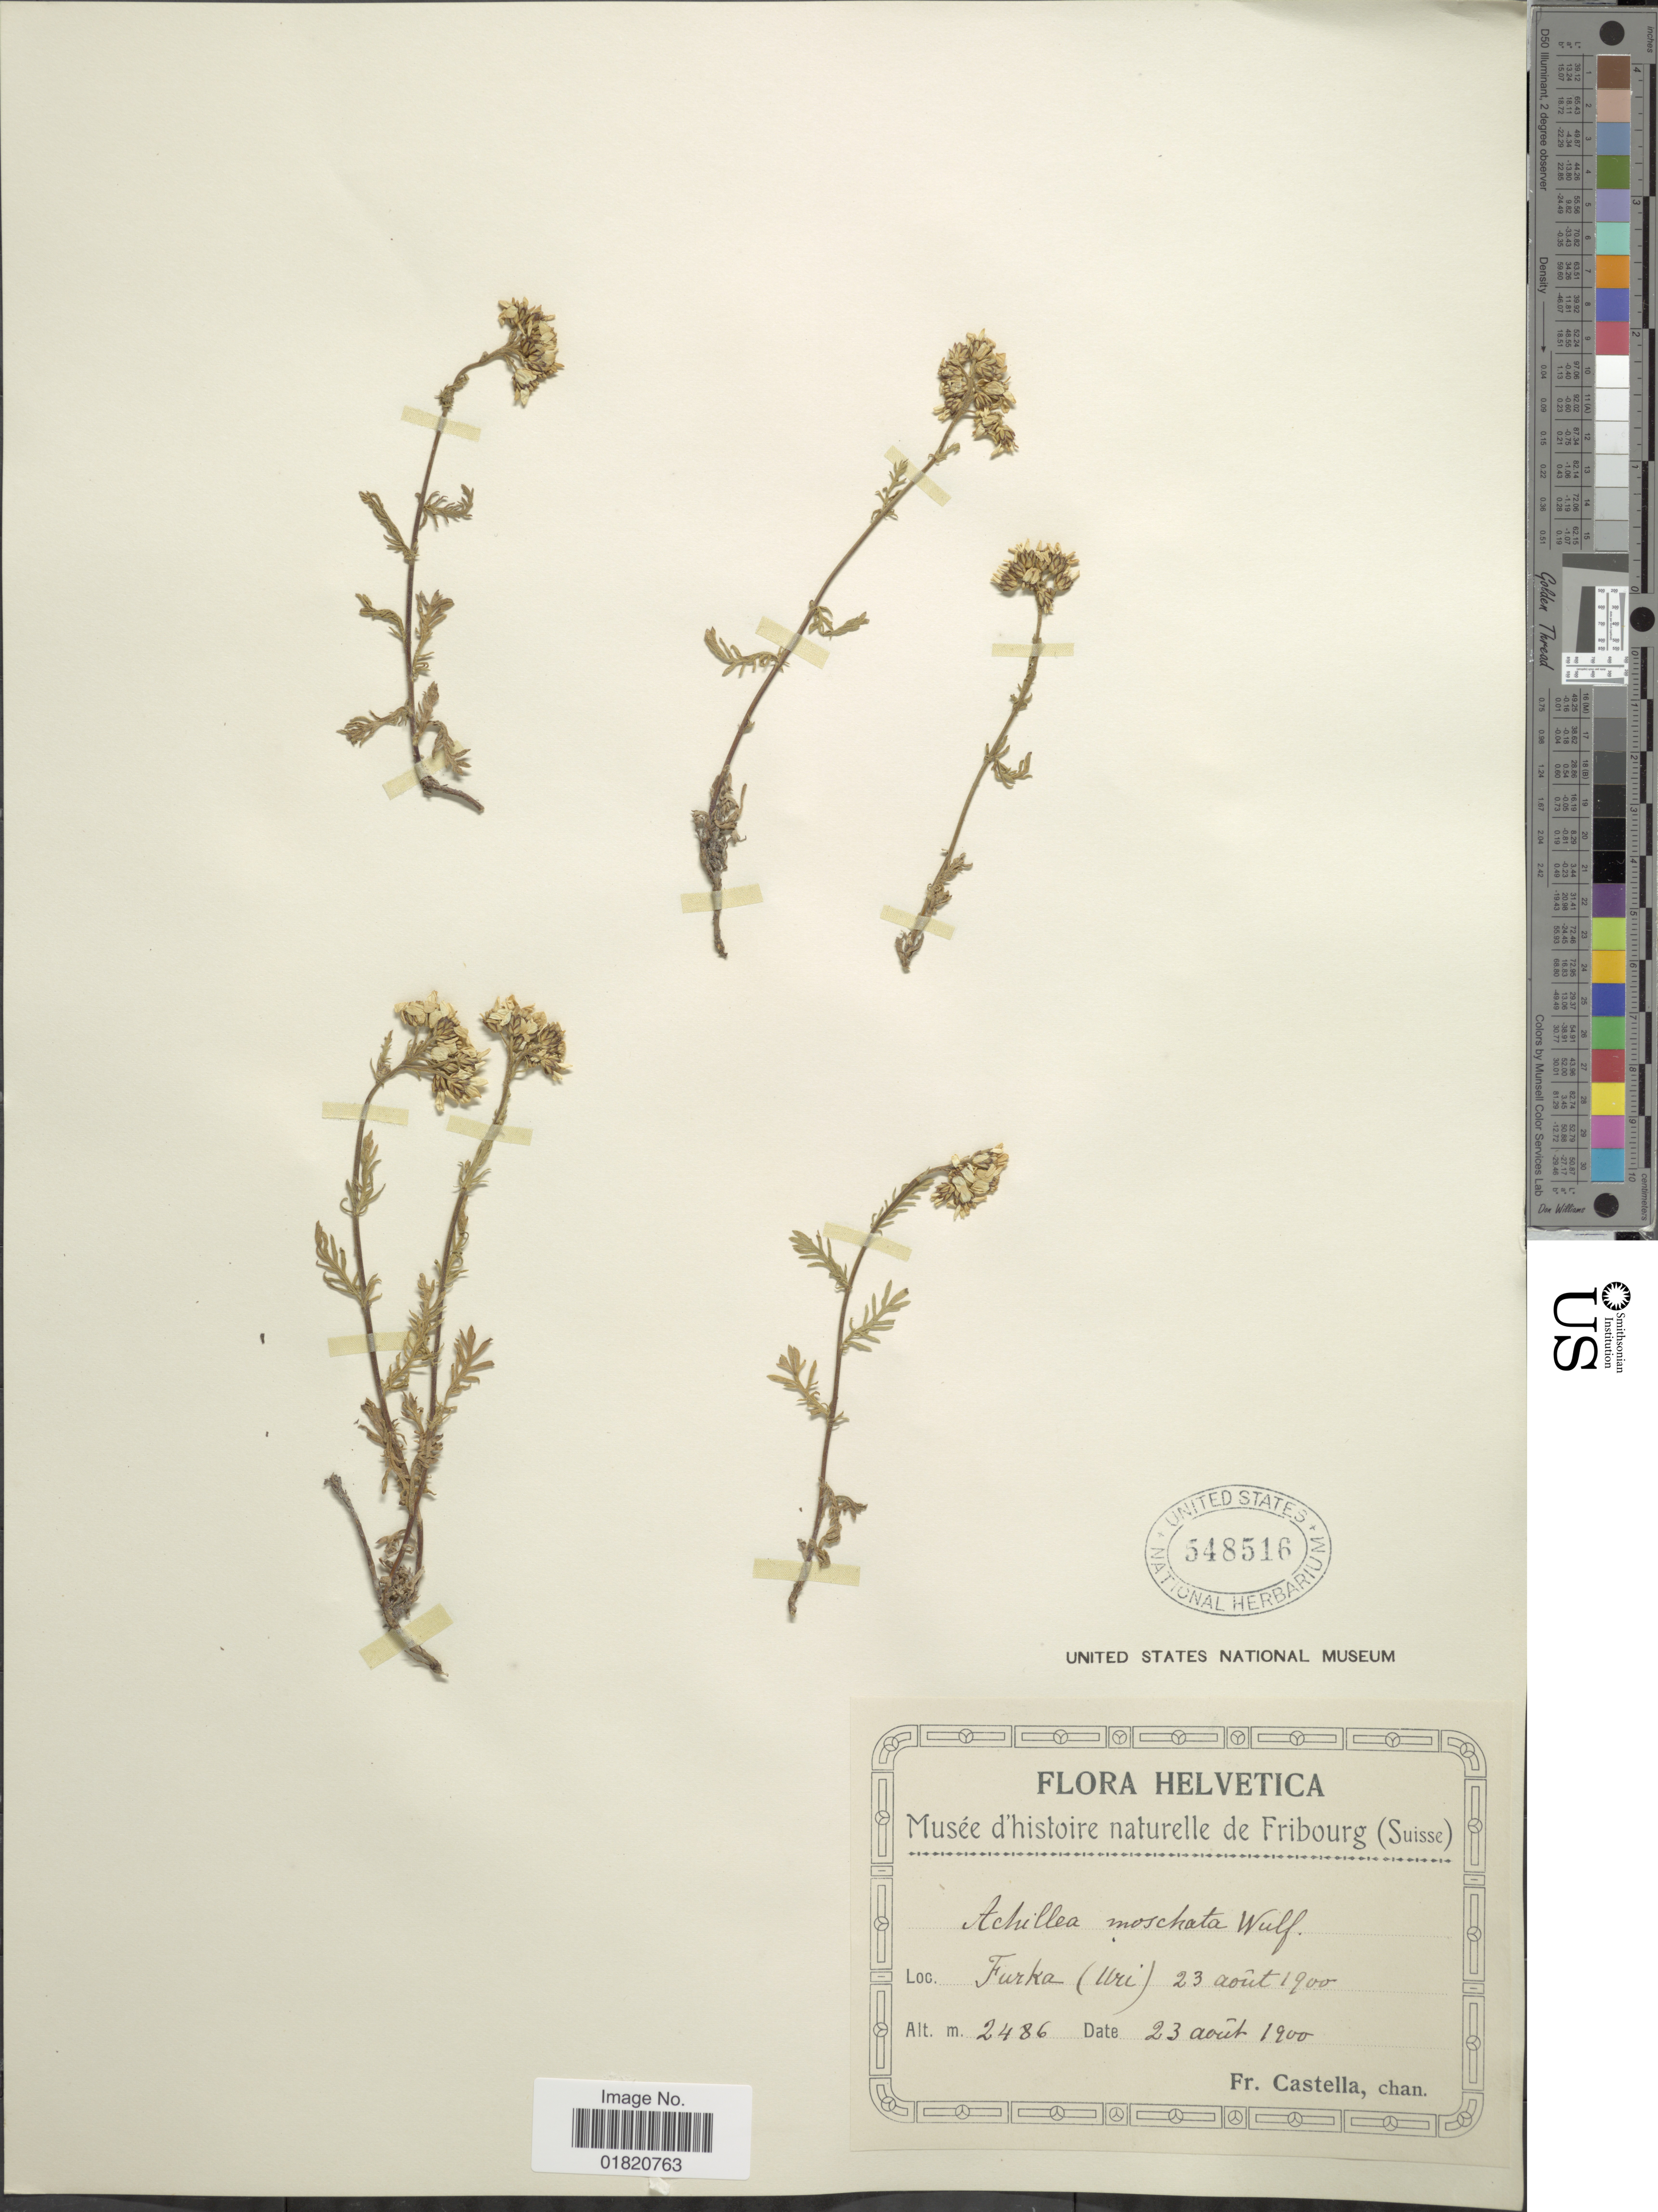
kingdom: Plantae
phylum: Tracheophyta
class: Magnoliopsida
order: Asterales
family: Asteraceae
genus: Achillea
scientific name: Achillea moschata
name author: Wulfen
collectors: Fr. Castella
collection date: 1900-08-23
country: Switzerland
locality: Helvetica. Furka (Uri)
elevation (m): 2486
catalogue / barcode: US 548516